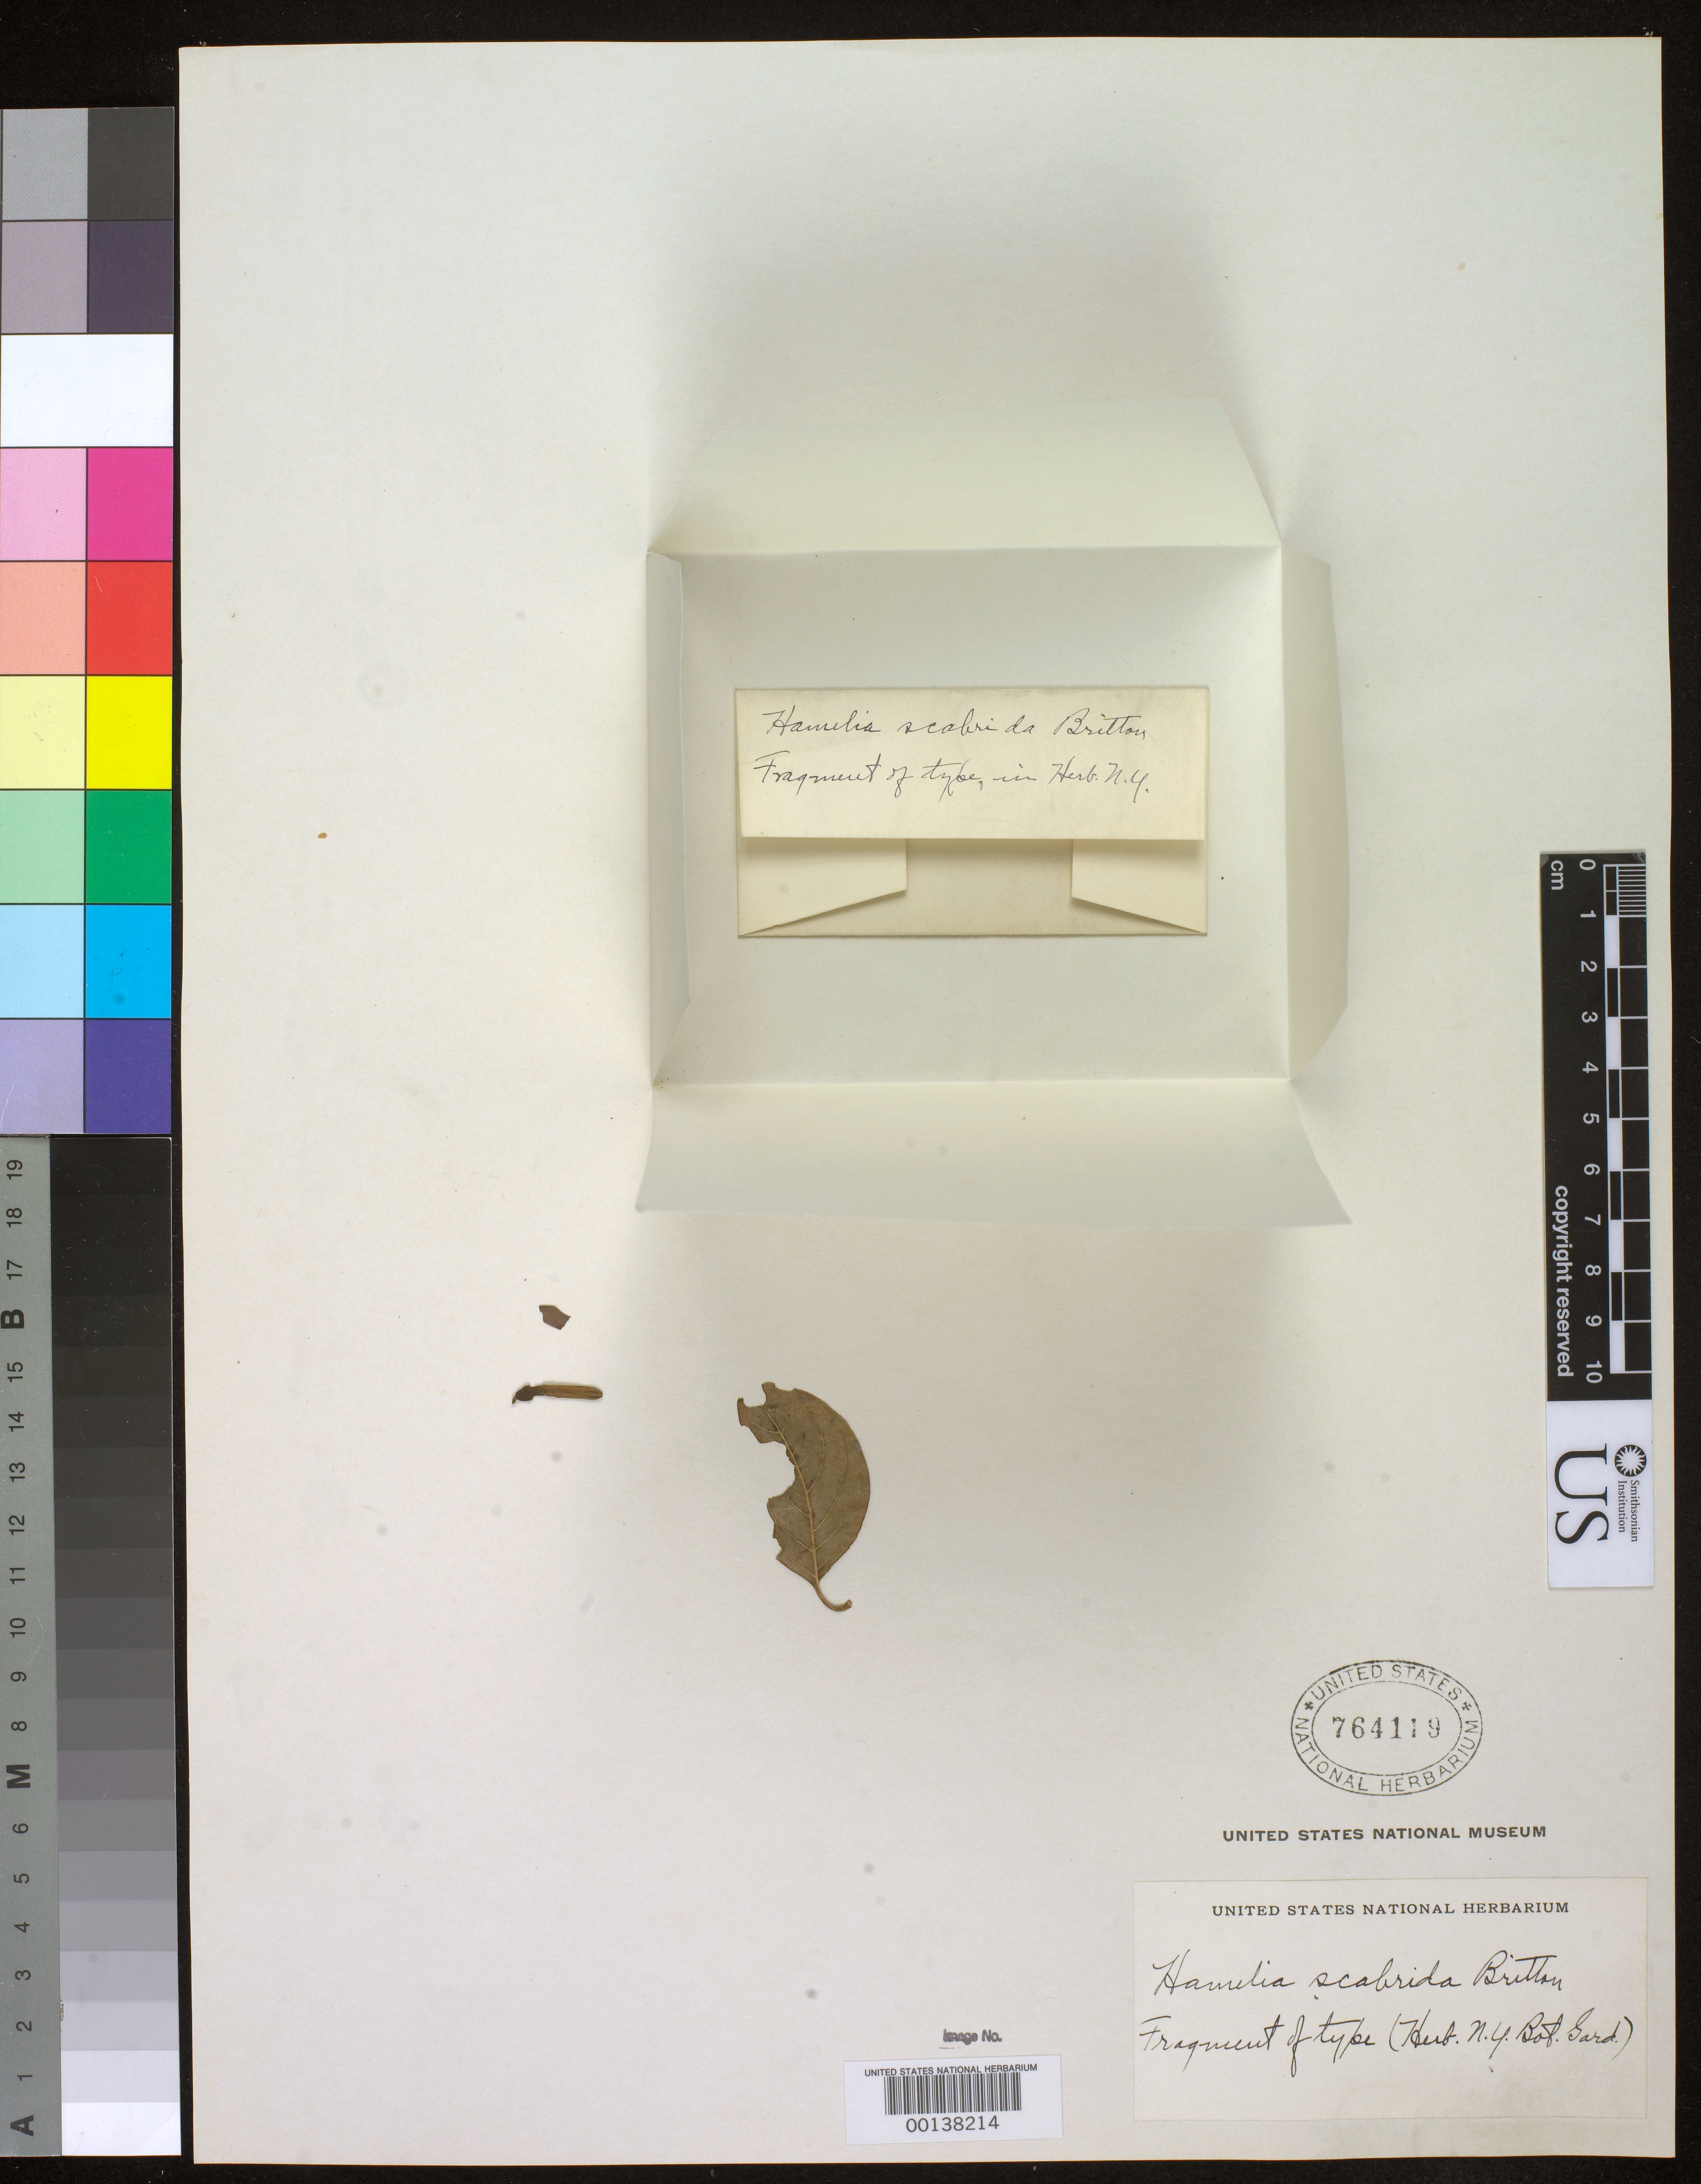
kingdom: Plantae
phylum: Tracheophyta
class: Magnoliopsida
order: Gentianales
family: Rubiaceae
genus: Hamelia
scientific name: Hamelia scabrida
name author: Britton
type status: Isotype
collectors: N. Britton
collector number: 3147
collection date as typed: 03 Sep 1909 to 07 Sep 1909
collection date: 1909-09-03/1909-09-07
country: Jamaica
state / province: Manchester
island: Greater Antilles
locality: Fair field.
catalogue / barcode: US 764119